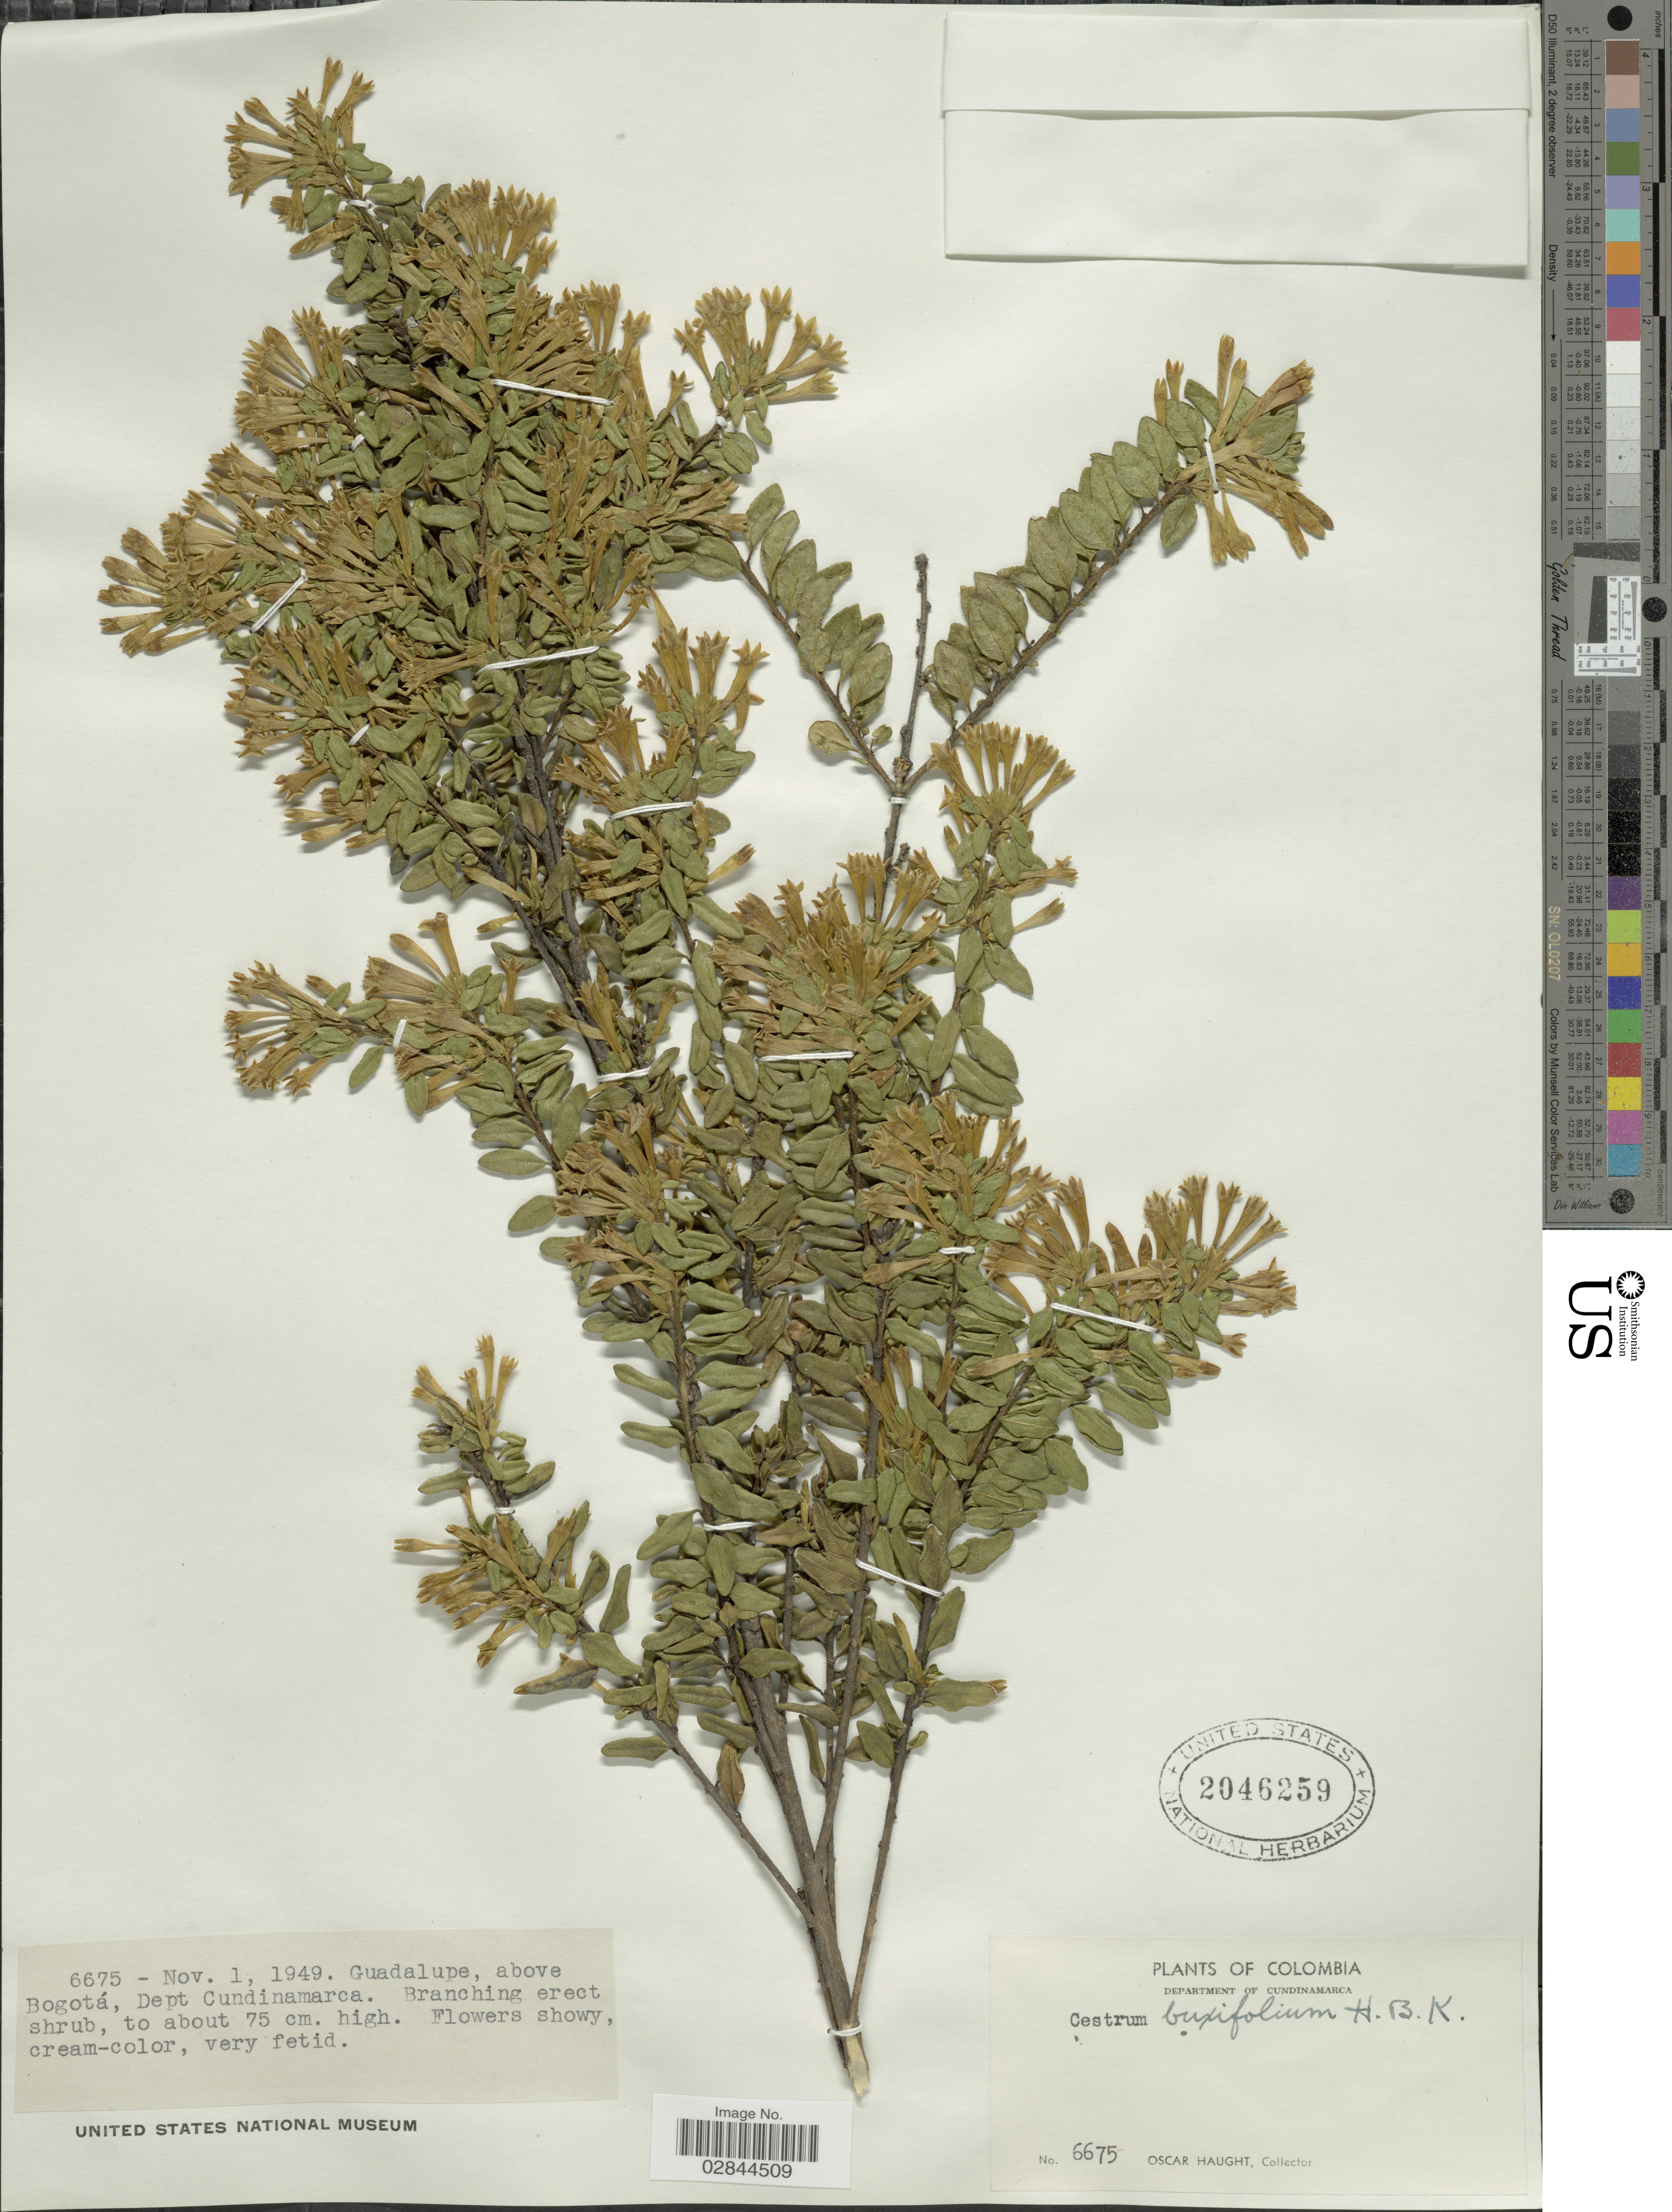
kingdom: Plantae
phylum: Tracheophyta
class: Magnoliopsida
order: Solanales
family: Solanaceae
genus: Cestrum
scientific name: Cestrum buxifolium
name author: Kunth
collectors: O. Haught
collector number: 6675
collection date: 1949-11-01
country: Colombia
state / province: Cundinamarca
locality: Guadalupe, above Bogotá, Dept. of Cundinamarca.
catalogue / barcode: US 2046259